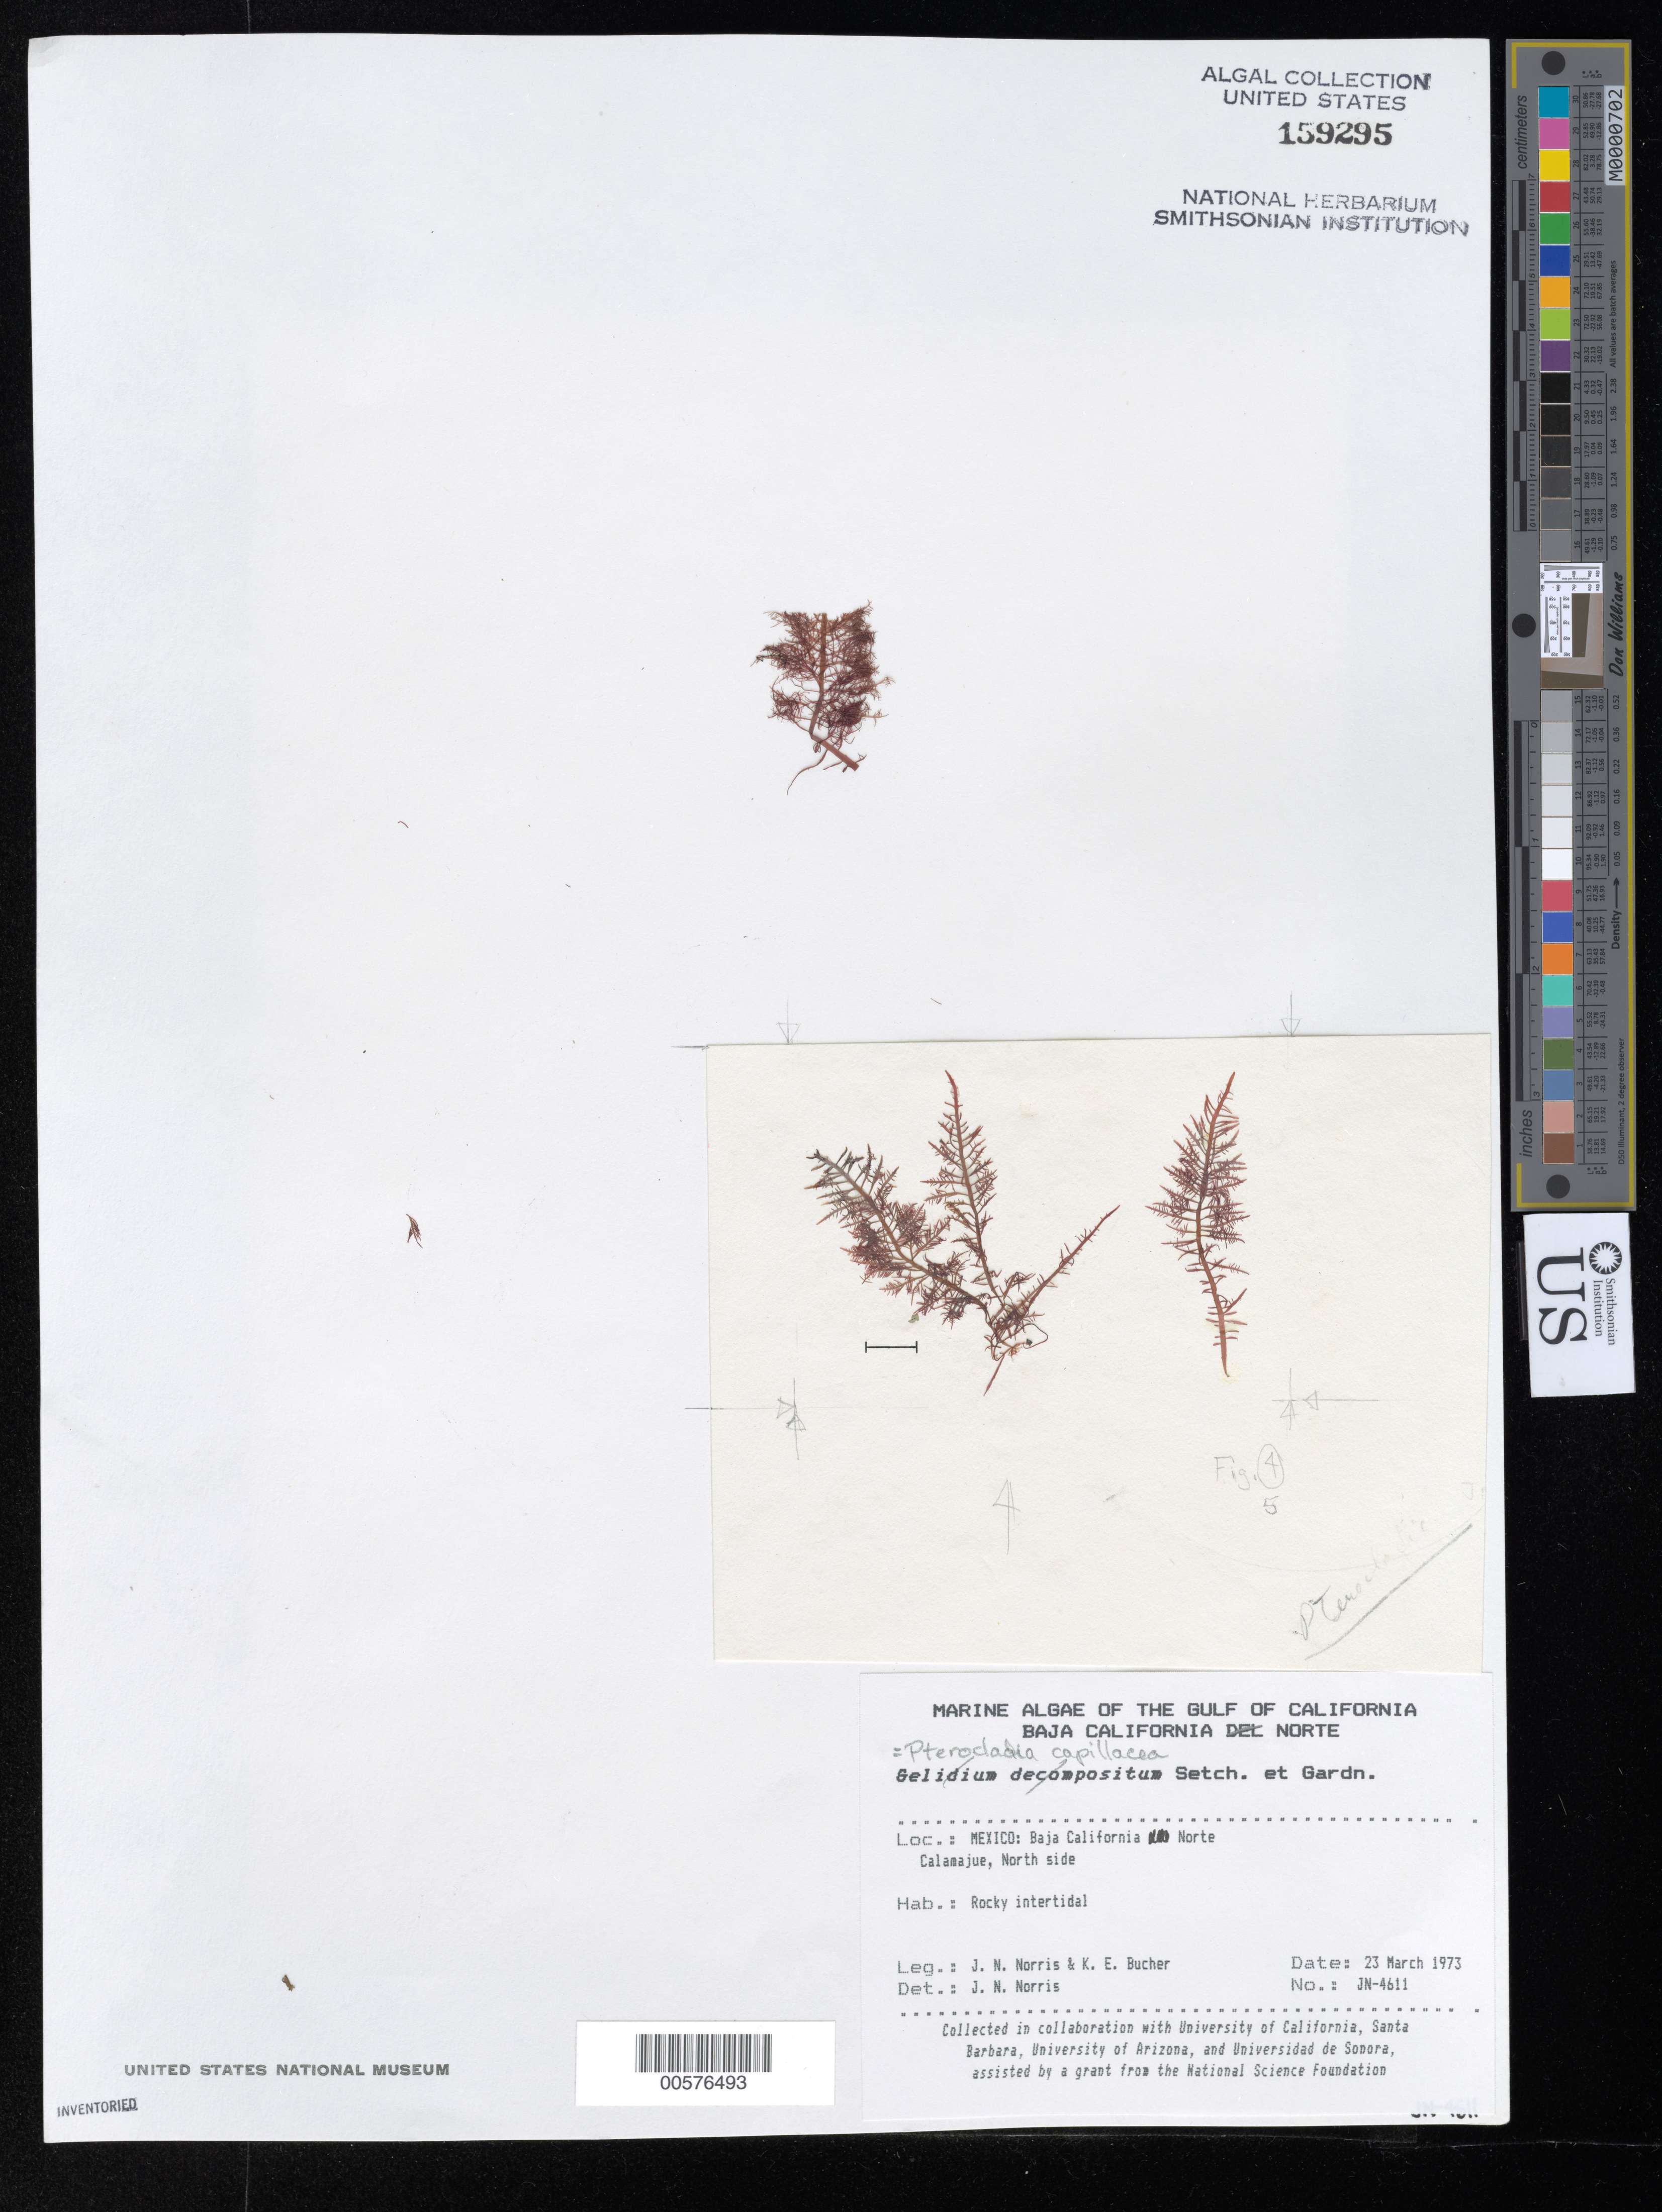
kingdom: Plantae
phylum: Rhodophyta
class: Florideophyceae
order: Gelidiales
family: Pterocladiaceae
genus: Pterocladiella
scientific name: Pterocladiella capillacea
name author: (S.G. Gmel.) Santelices & Hommers.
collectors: J. N. Norris & K. E. Bucher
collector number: JN-4611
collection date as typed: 23 Mar 1973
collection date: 1973-03-23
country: Mexico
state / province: Baja California Norte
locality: Calamajue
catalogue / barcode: US 159295